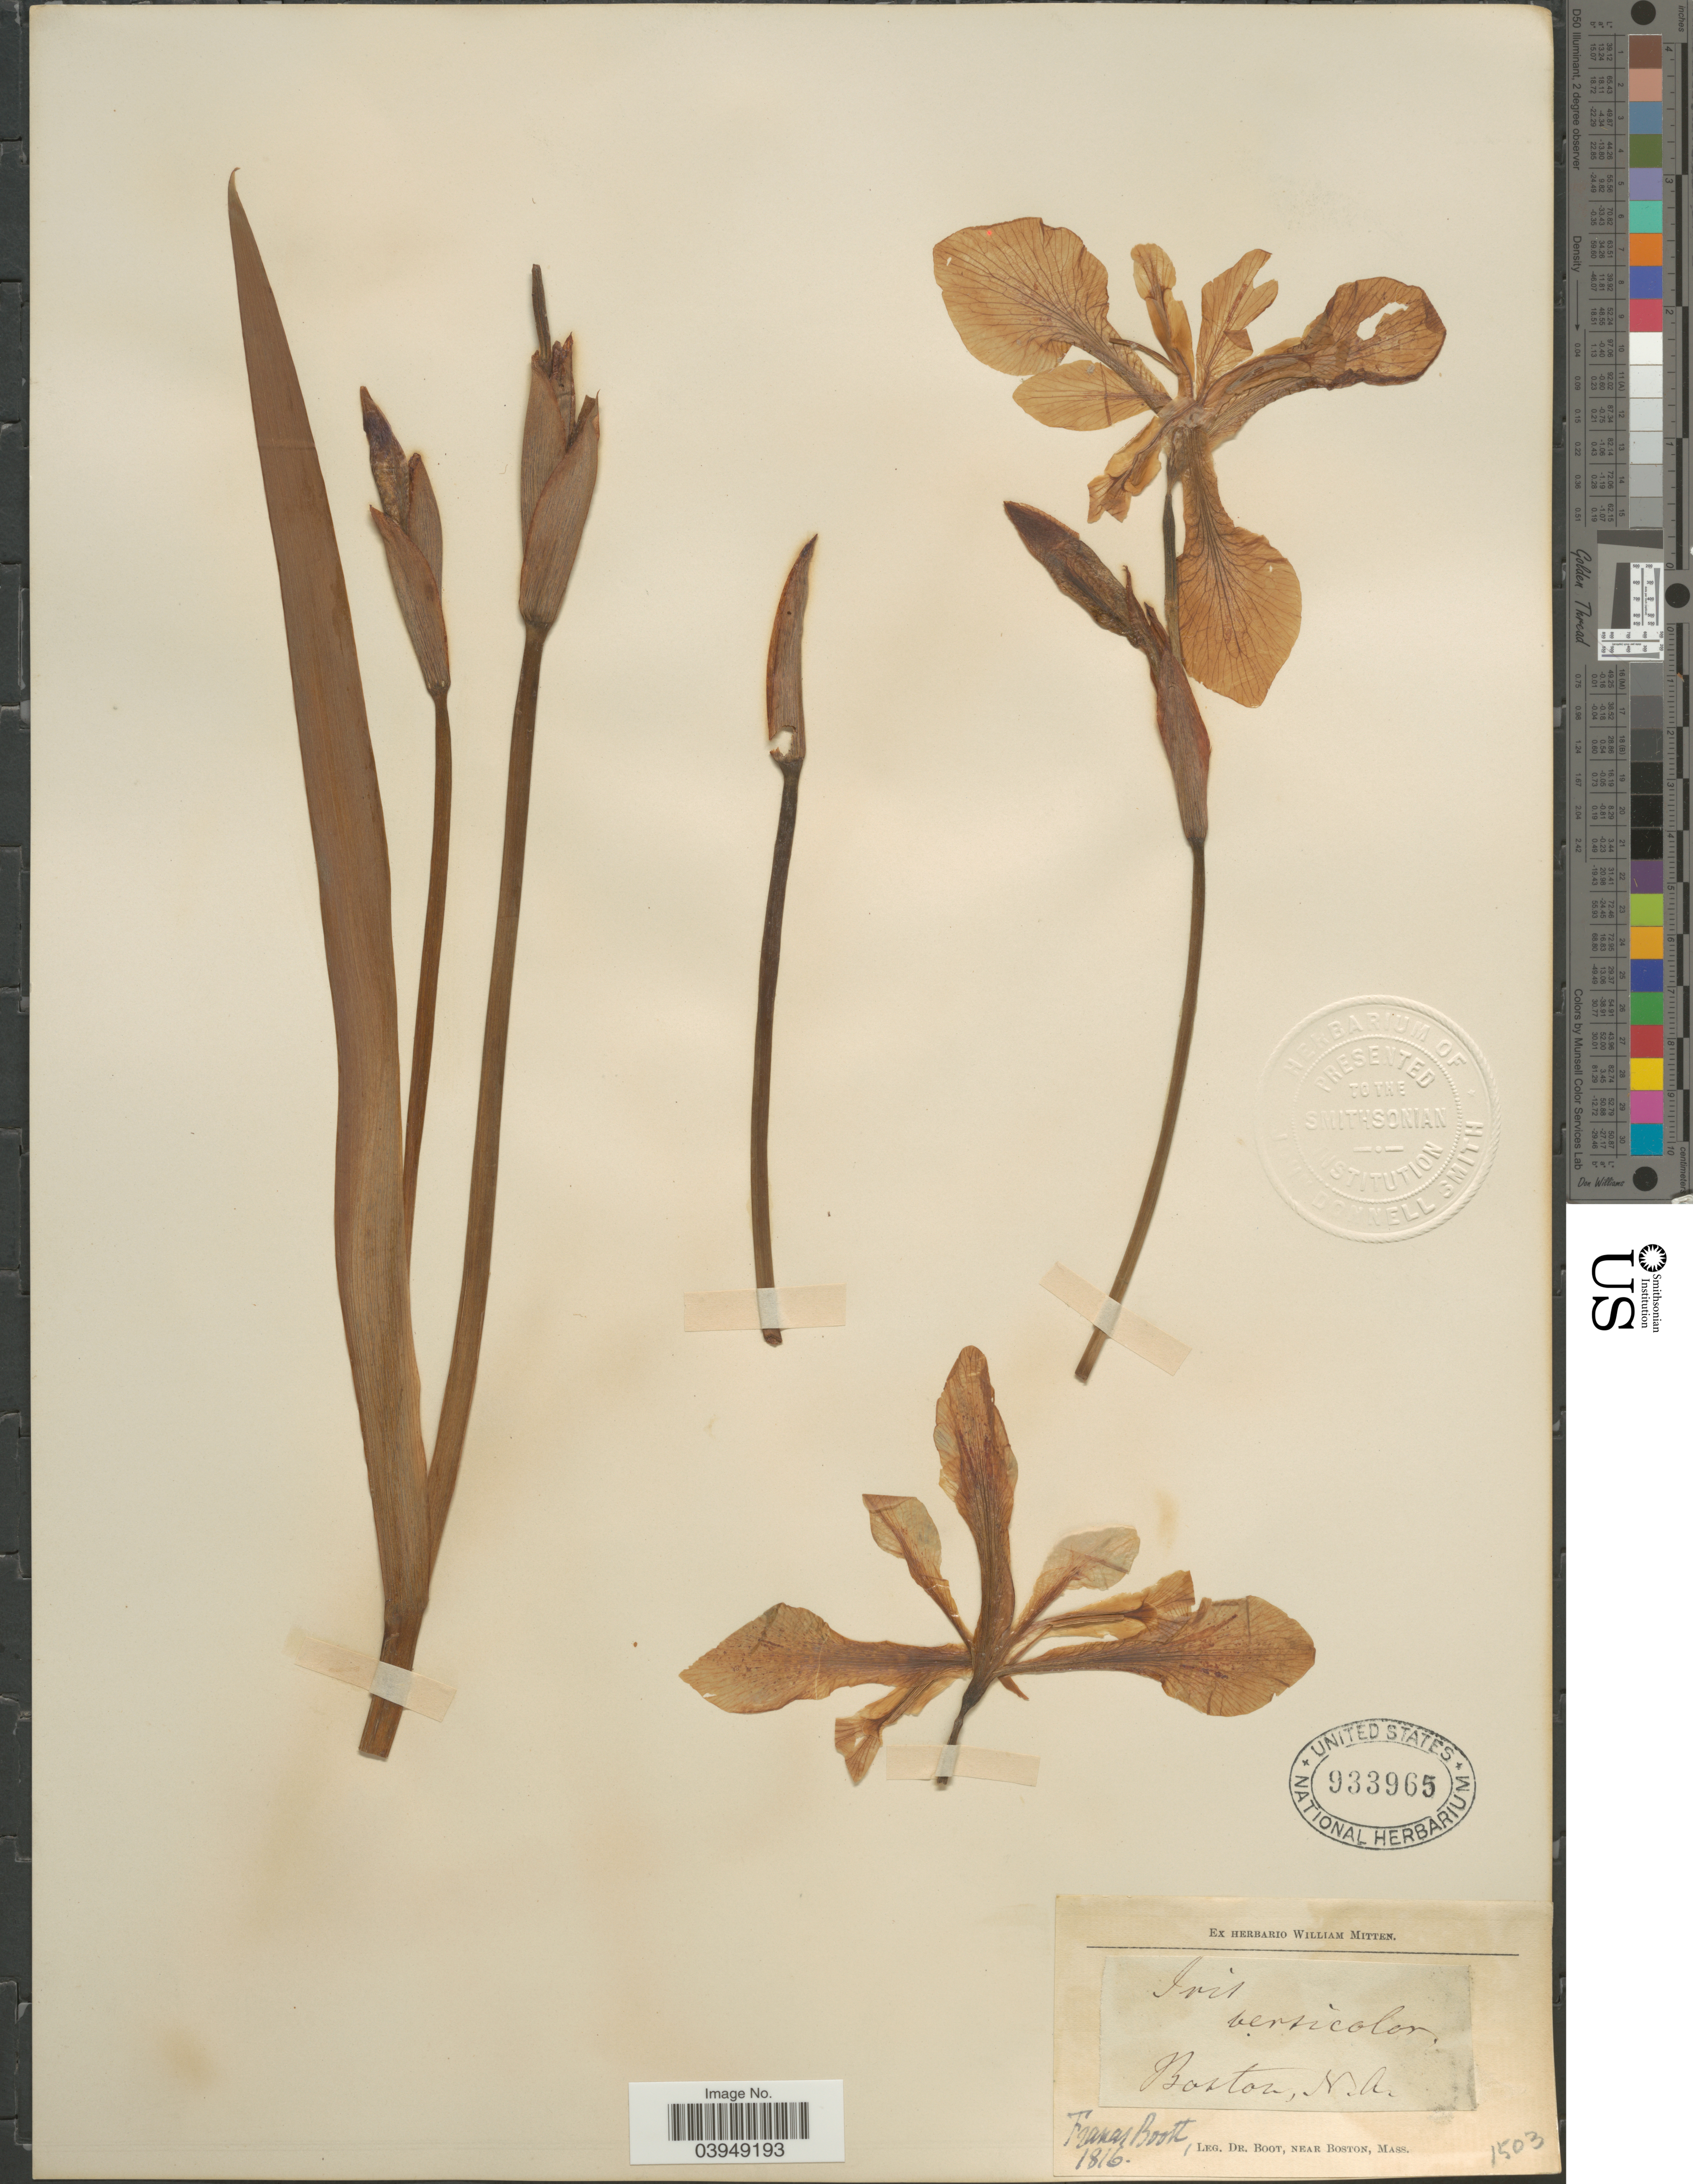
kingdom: Plantae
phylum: Tracheophyta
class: Liliopsida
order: Asparagales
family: Iridaceae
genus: Iris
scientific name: Iris versicolor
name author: L.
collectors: F. M. B. Boott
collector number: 1503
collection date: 1816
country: United States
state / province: Massachusetts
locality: Near Boston.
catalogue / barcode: US 933965